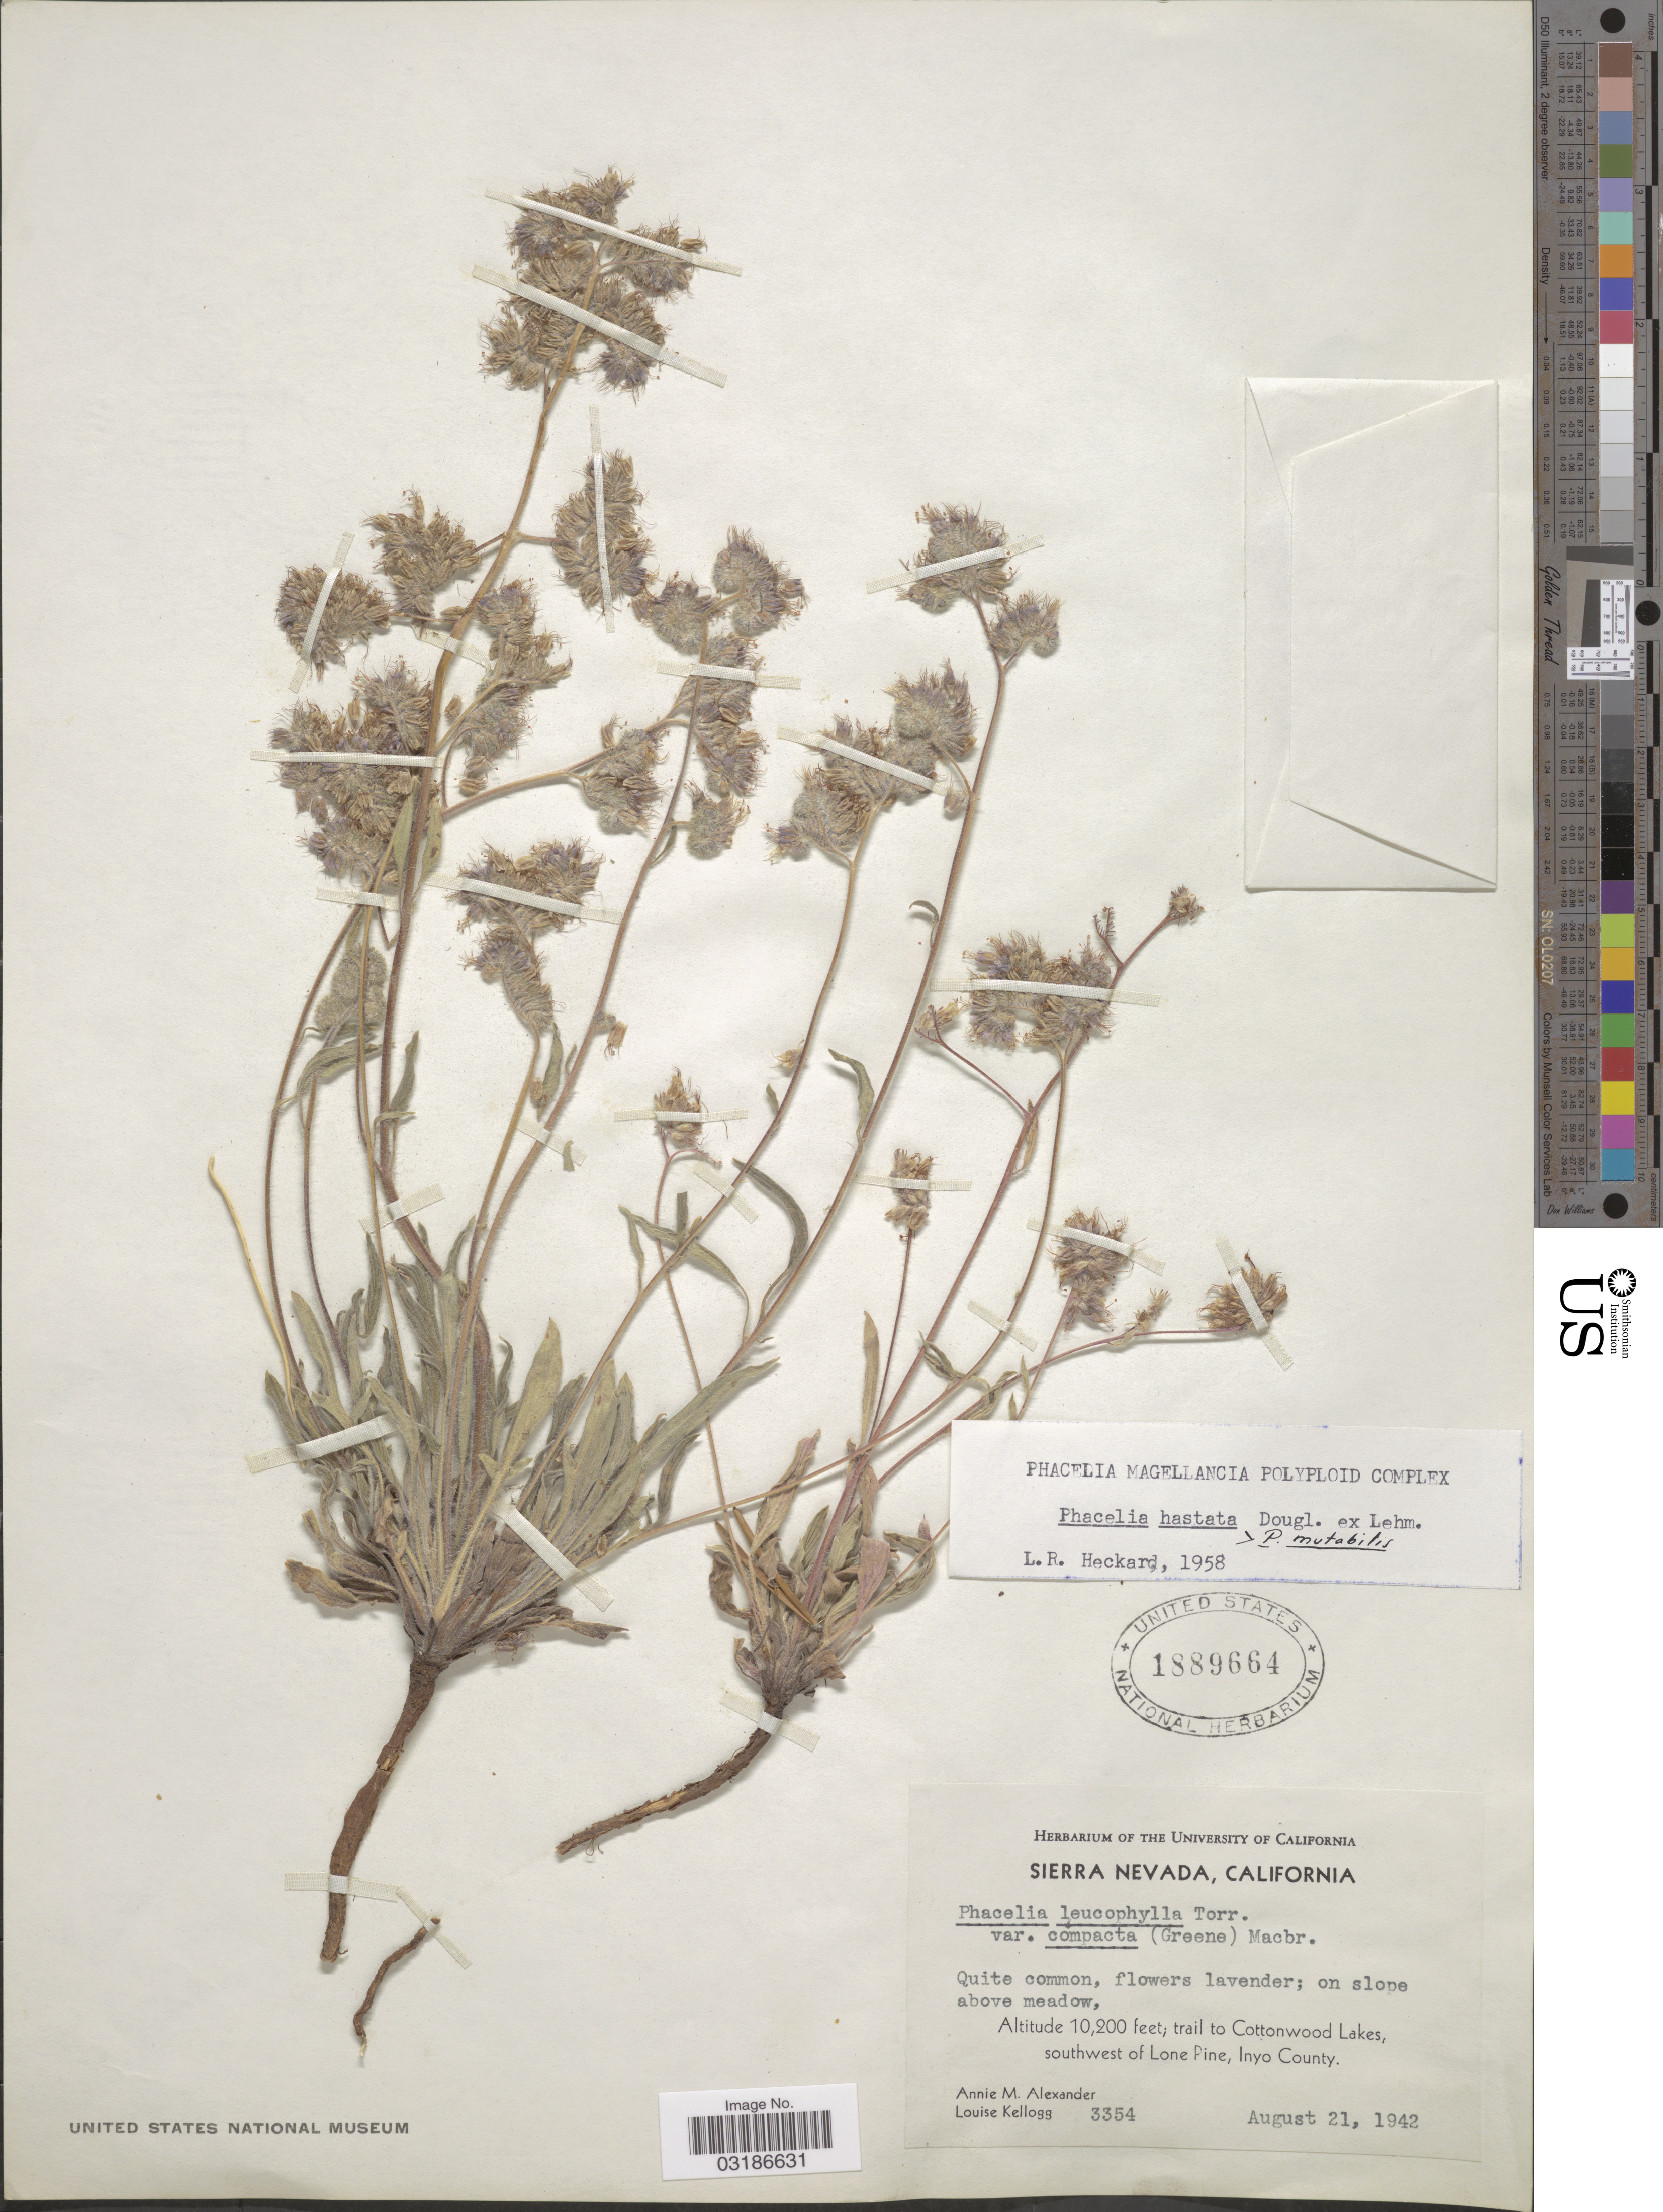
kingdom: Plantae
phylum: Tracheophyta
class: Magnoliopsida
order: Boraginales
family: Hydrophyllaceae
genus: Phacelia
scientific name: Phacelia hastata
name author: Douglas ex Lehm.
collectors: A. M. Alexander & L. Kellogg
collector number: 3354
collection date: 1942-08-21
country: United States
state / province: California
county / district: Inyo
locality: Sierra Nevada, trail to Cottonwood Lakes, southwest of Lone Pine, Inyo County, on slope above meadow.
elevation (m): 3109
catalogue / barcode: US 1889664